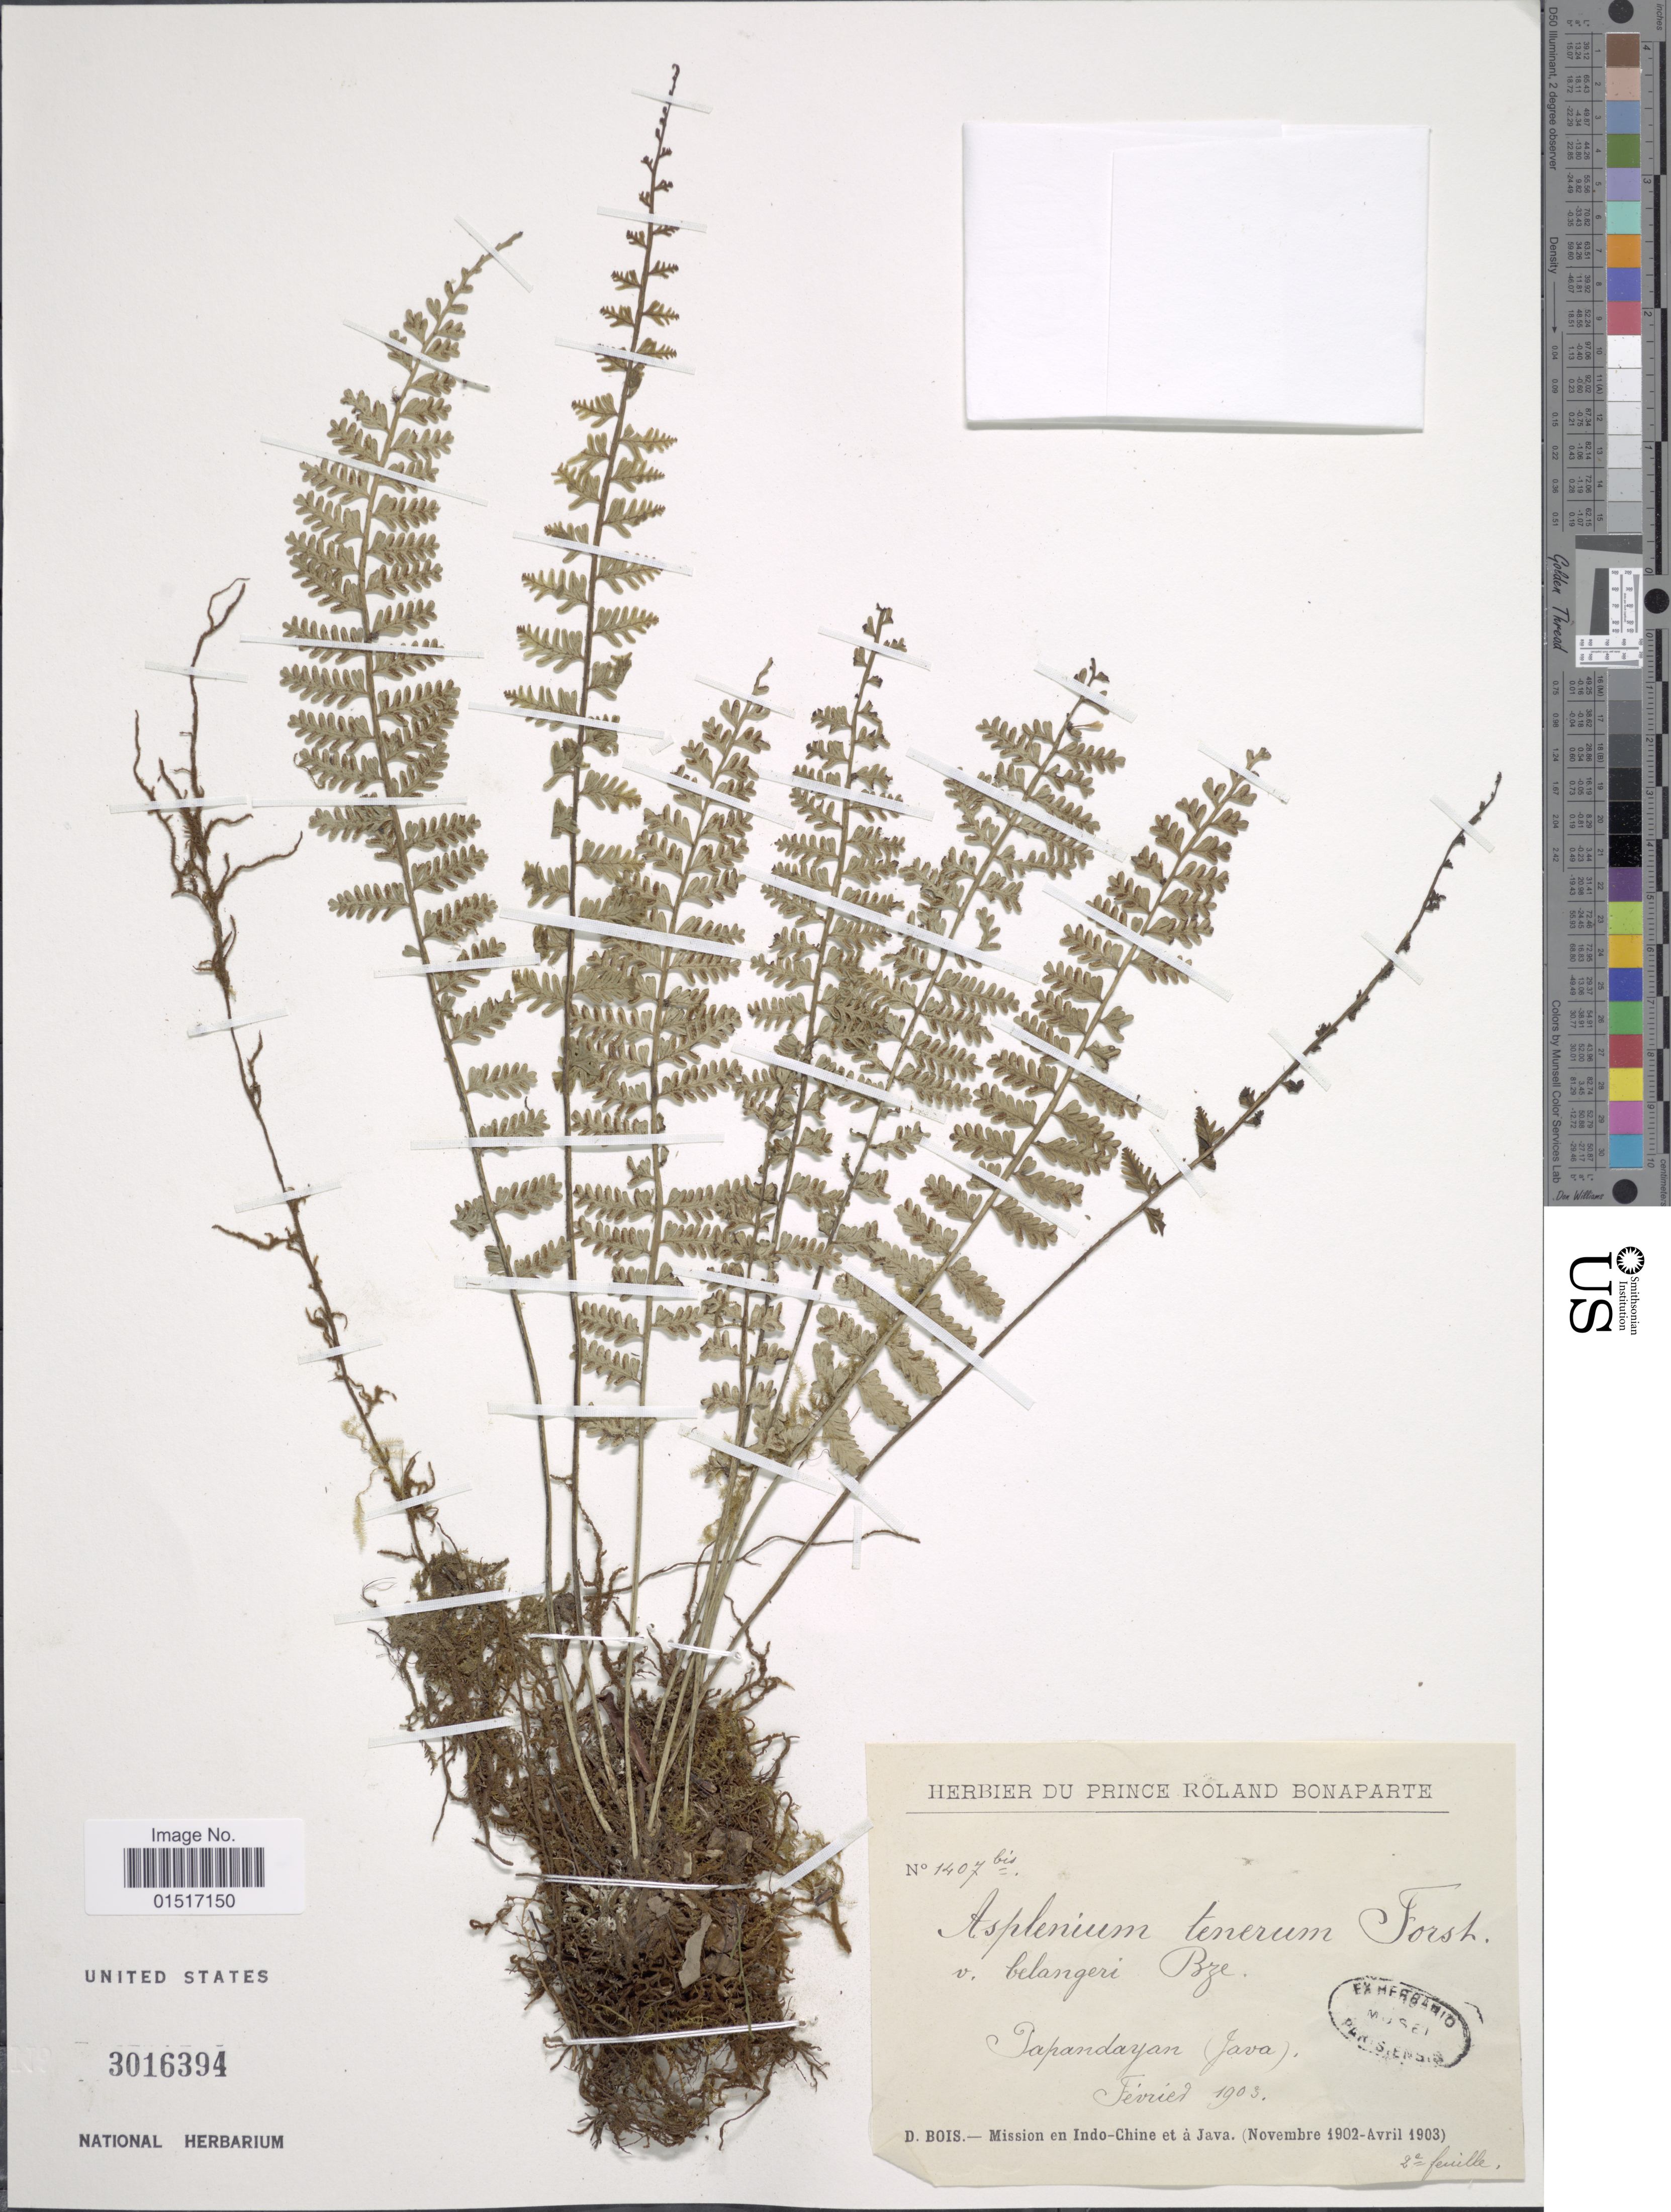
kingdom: Plantae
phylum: Tracheophyta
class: Polypodiopsida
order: Polypodiales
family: Aspleniaceae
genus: Asplenium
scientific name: Asplenium tenerum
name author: G. Forst.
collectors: D. Bois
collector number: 1407bis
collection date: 1903-02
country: Indonesia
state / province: Java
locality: Tapandayan. Indo-Chine.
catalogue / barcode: US 3016394